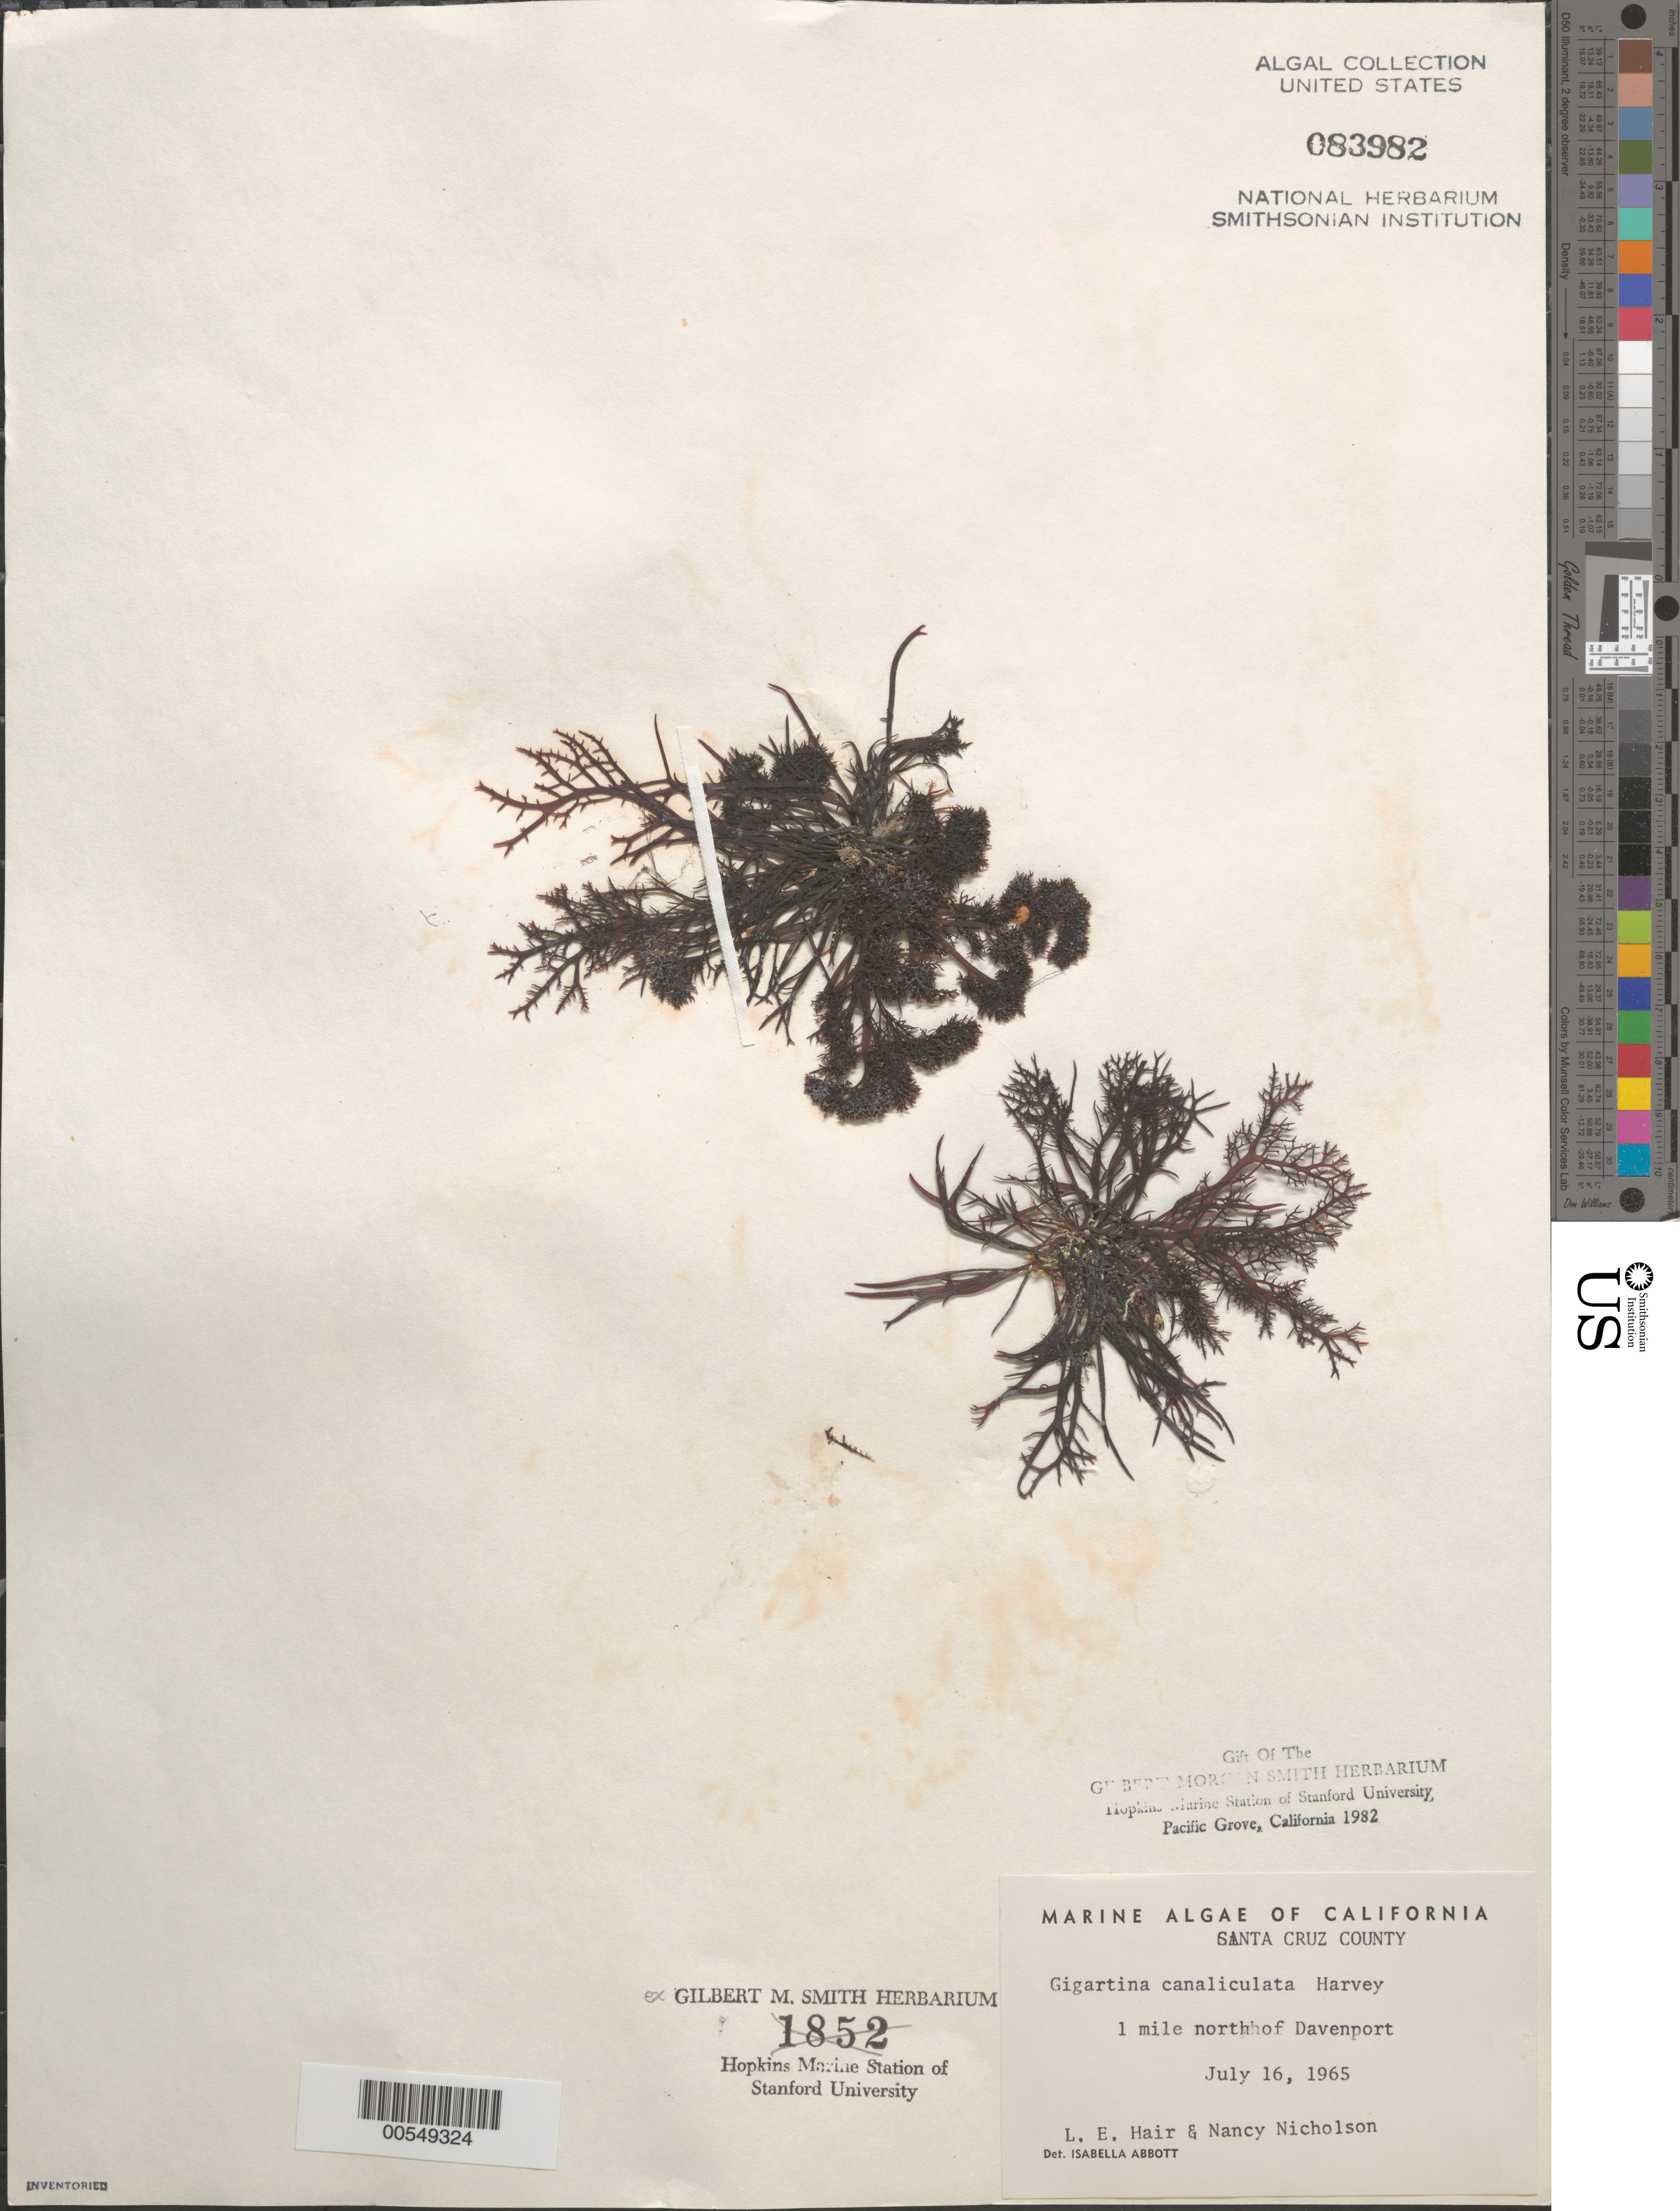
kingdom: Plantae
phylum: Rhodophyta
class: Florideophyceae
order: Gigartinales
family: Gigartinaceae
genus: Chondracanthus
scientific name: Chondracanthus canaliculatus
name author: (Harv.) Guiry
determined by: Algae name updating Project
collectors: L. Hair & N. Nicholson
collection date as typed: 16 Jul 1965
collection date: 1965-07-16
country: United States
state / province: California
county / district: Santa Cruz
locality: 1 mile north of Davenport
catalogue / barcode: US 83982